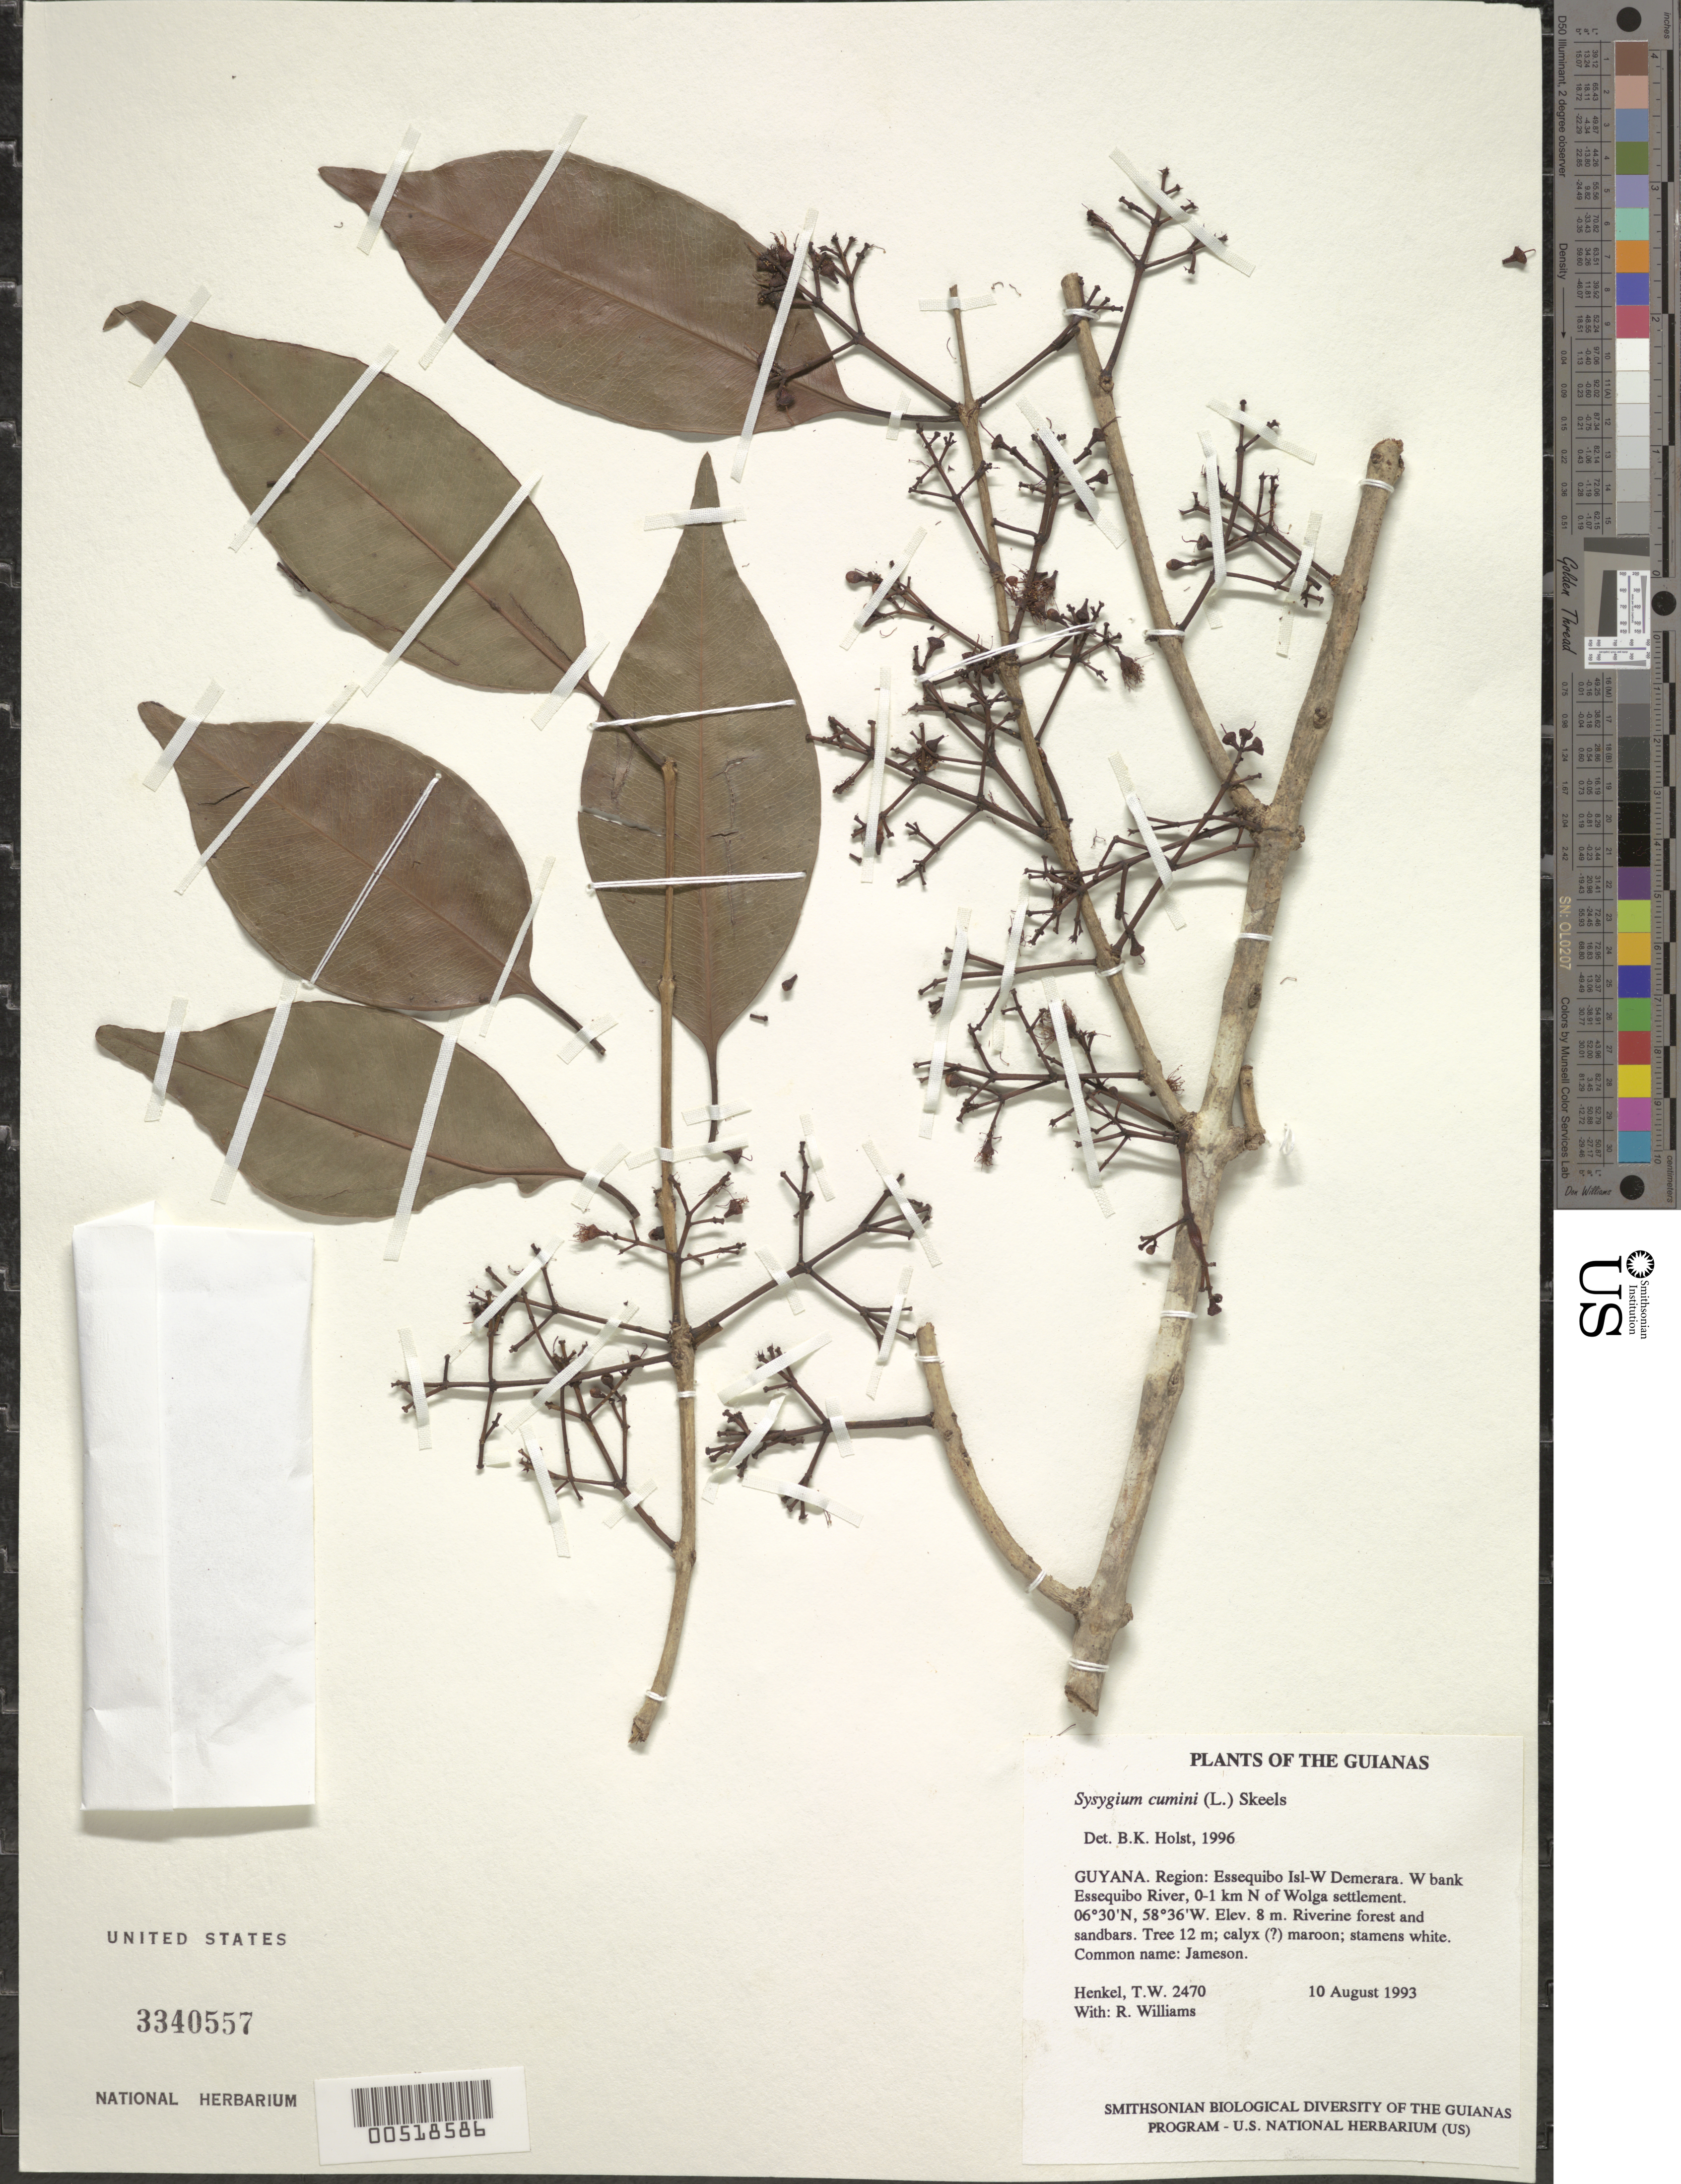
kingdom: Plantae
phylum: Tracheophyta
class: Magnoliopsida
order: Myrtales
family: Myrtaceae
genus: Syzygium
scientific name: Syzygium cumini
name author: (L.) Skeels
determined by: Holst, Bruce K.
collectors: T. Henkel & R. Williams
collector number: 2470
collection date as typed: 10 August 1993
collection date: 1993-08-10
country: Guyana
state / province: Essequibo Isl-W. Demerara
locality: W bank Essequibo River, 0-1 km N of Wolga settlement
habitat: Riverine forest and sandbars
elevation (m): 8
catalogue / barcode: US 3340557